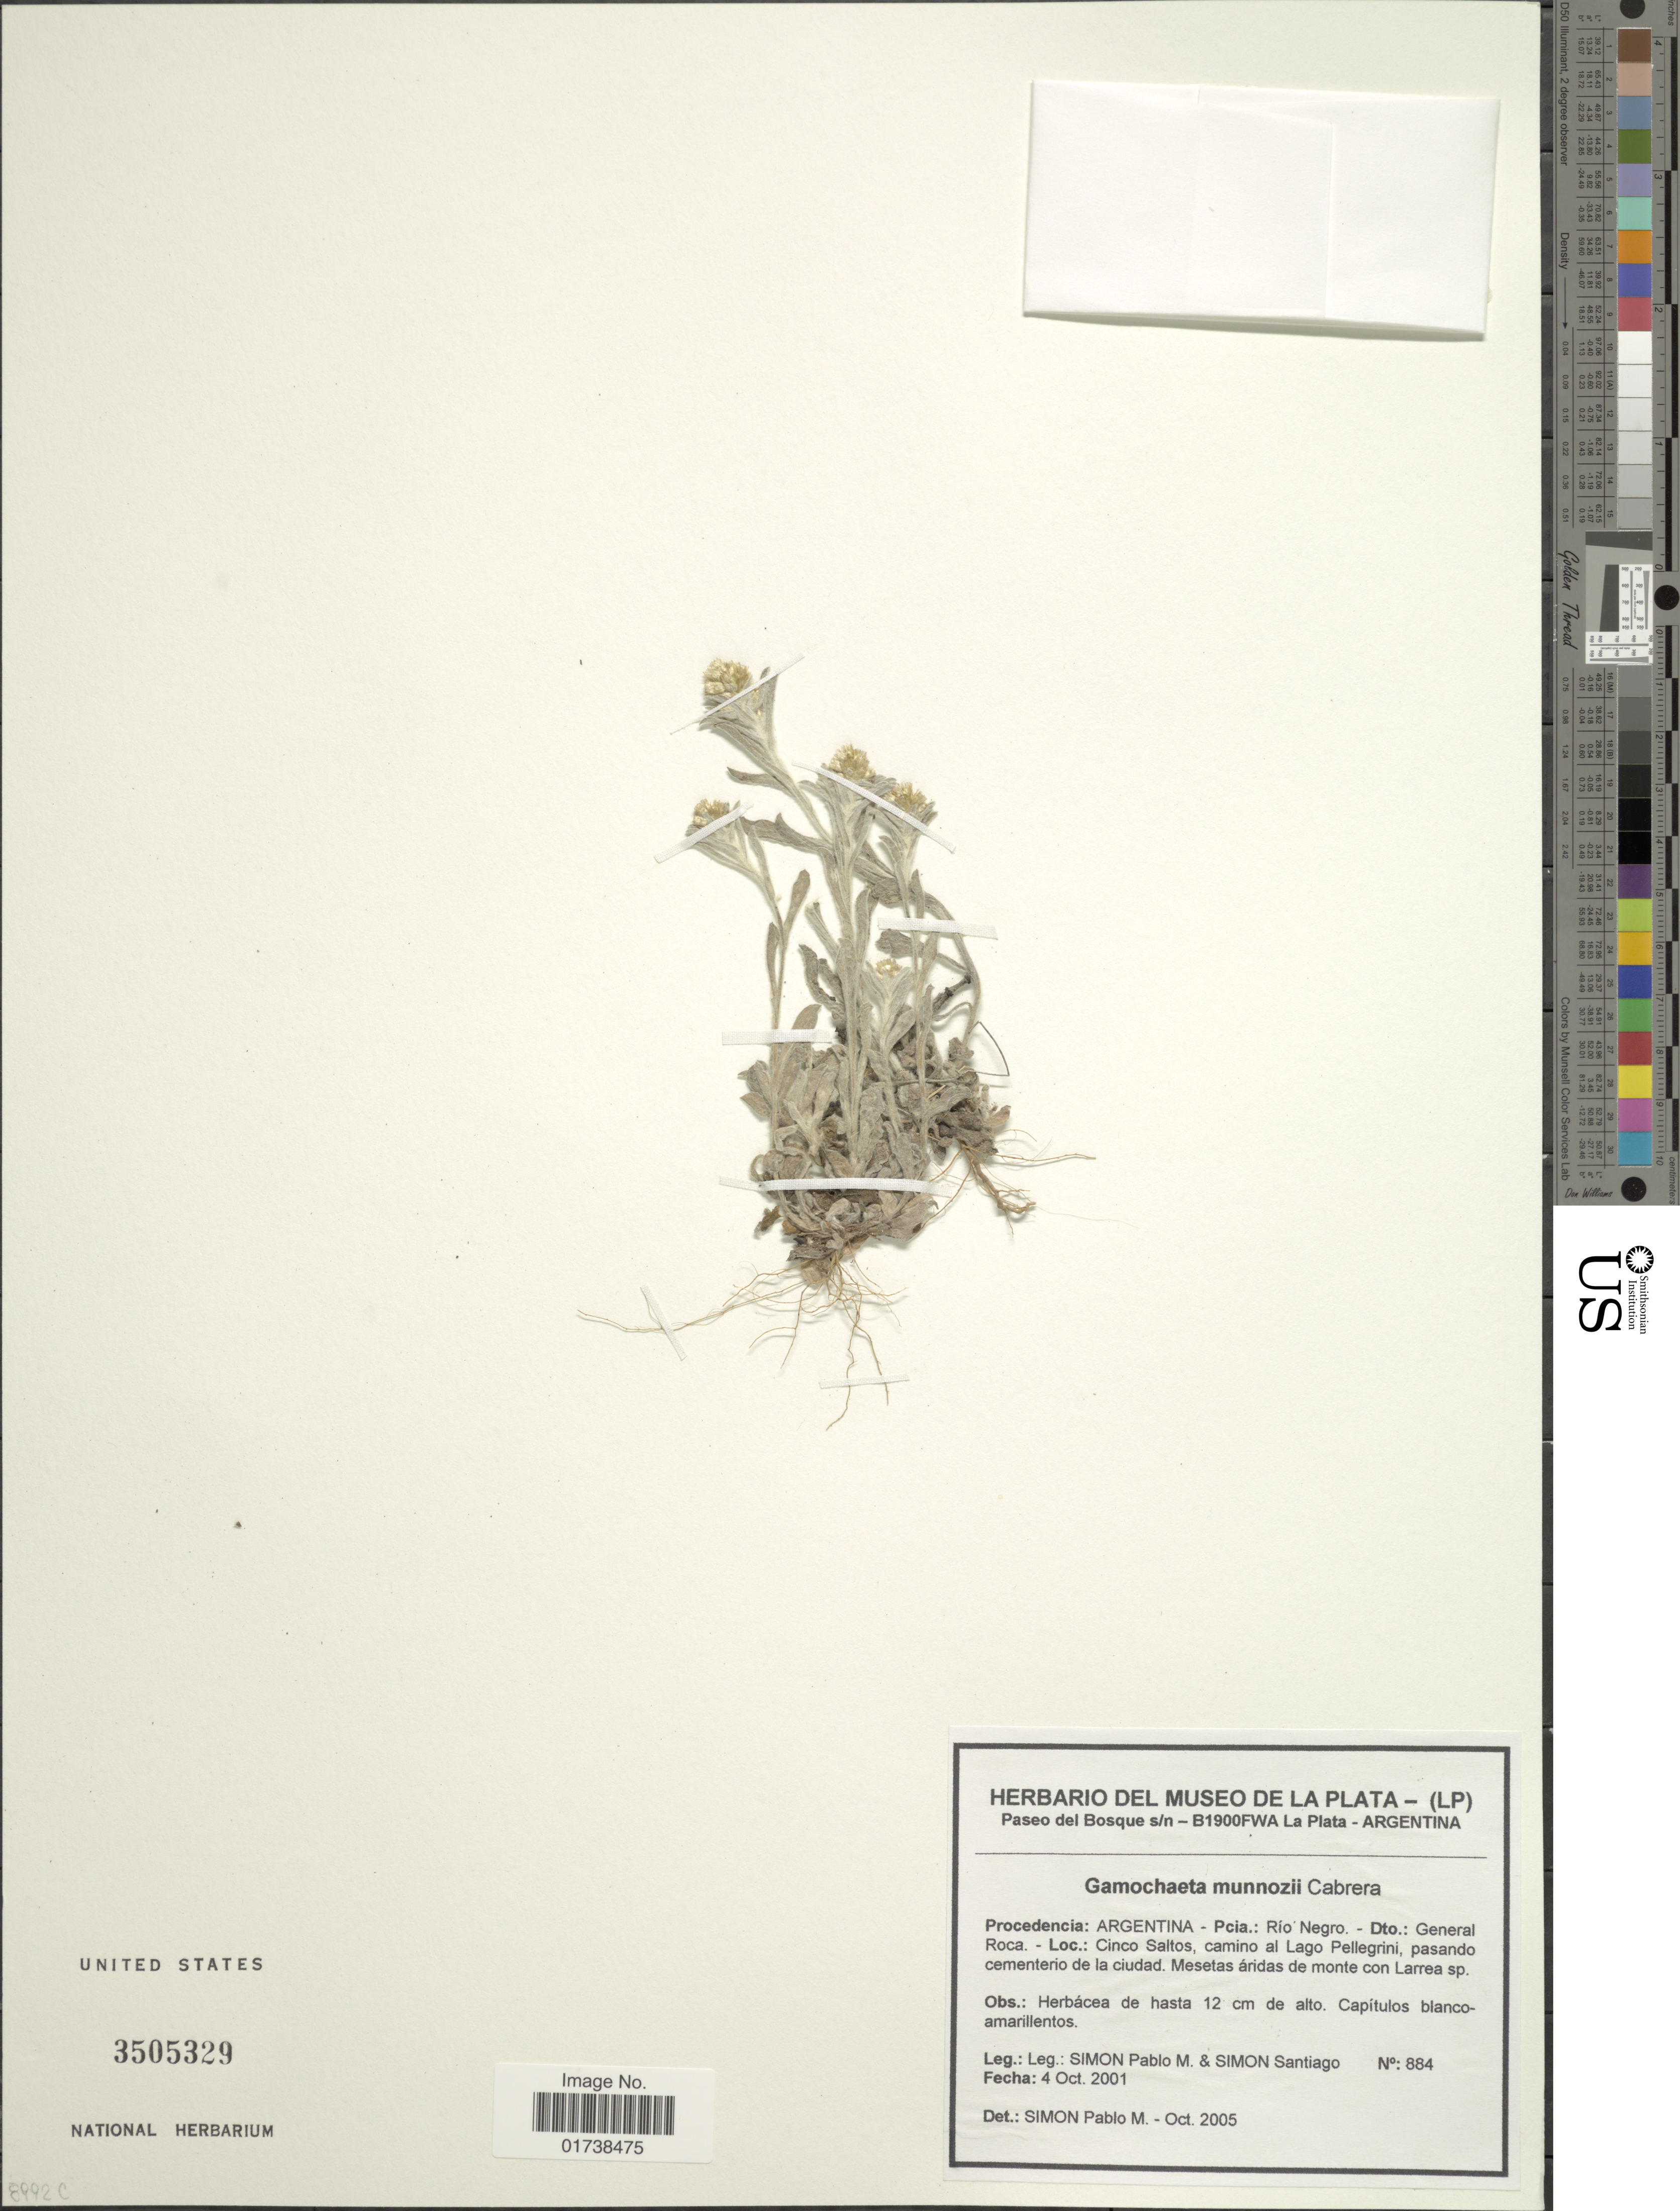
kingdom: Plantae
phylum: Tracheophyta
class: Magnoliopsida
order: Asterales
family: Asteraceae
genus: Gamochaeta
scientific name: Gamochaeta munnozii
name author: Cabrera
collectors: P. M. Simón & S. Santiago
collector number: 884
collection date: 2001-10-04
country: Argentina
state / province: Rio Negro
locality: General roca, Cinco Saltos, camino al Lago Pellegrini, pasando cementerio de la ciudad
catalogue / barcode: US 3505329